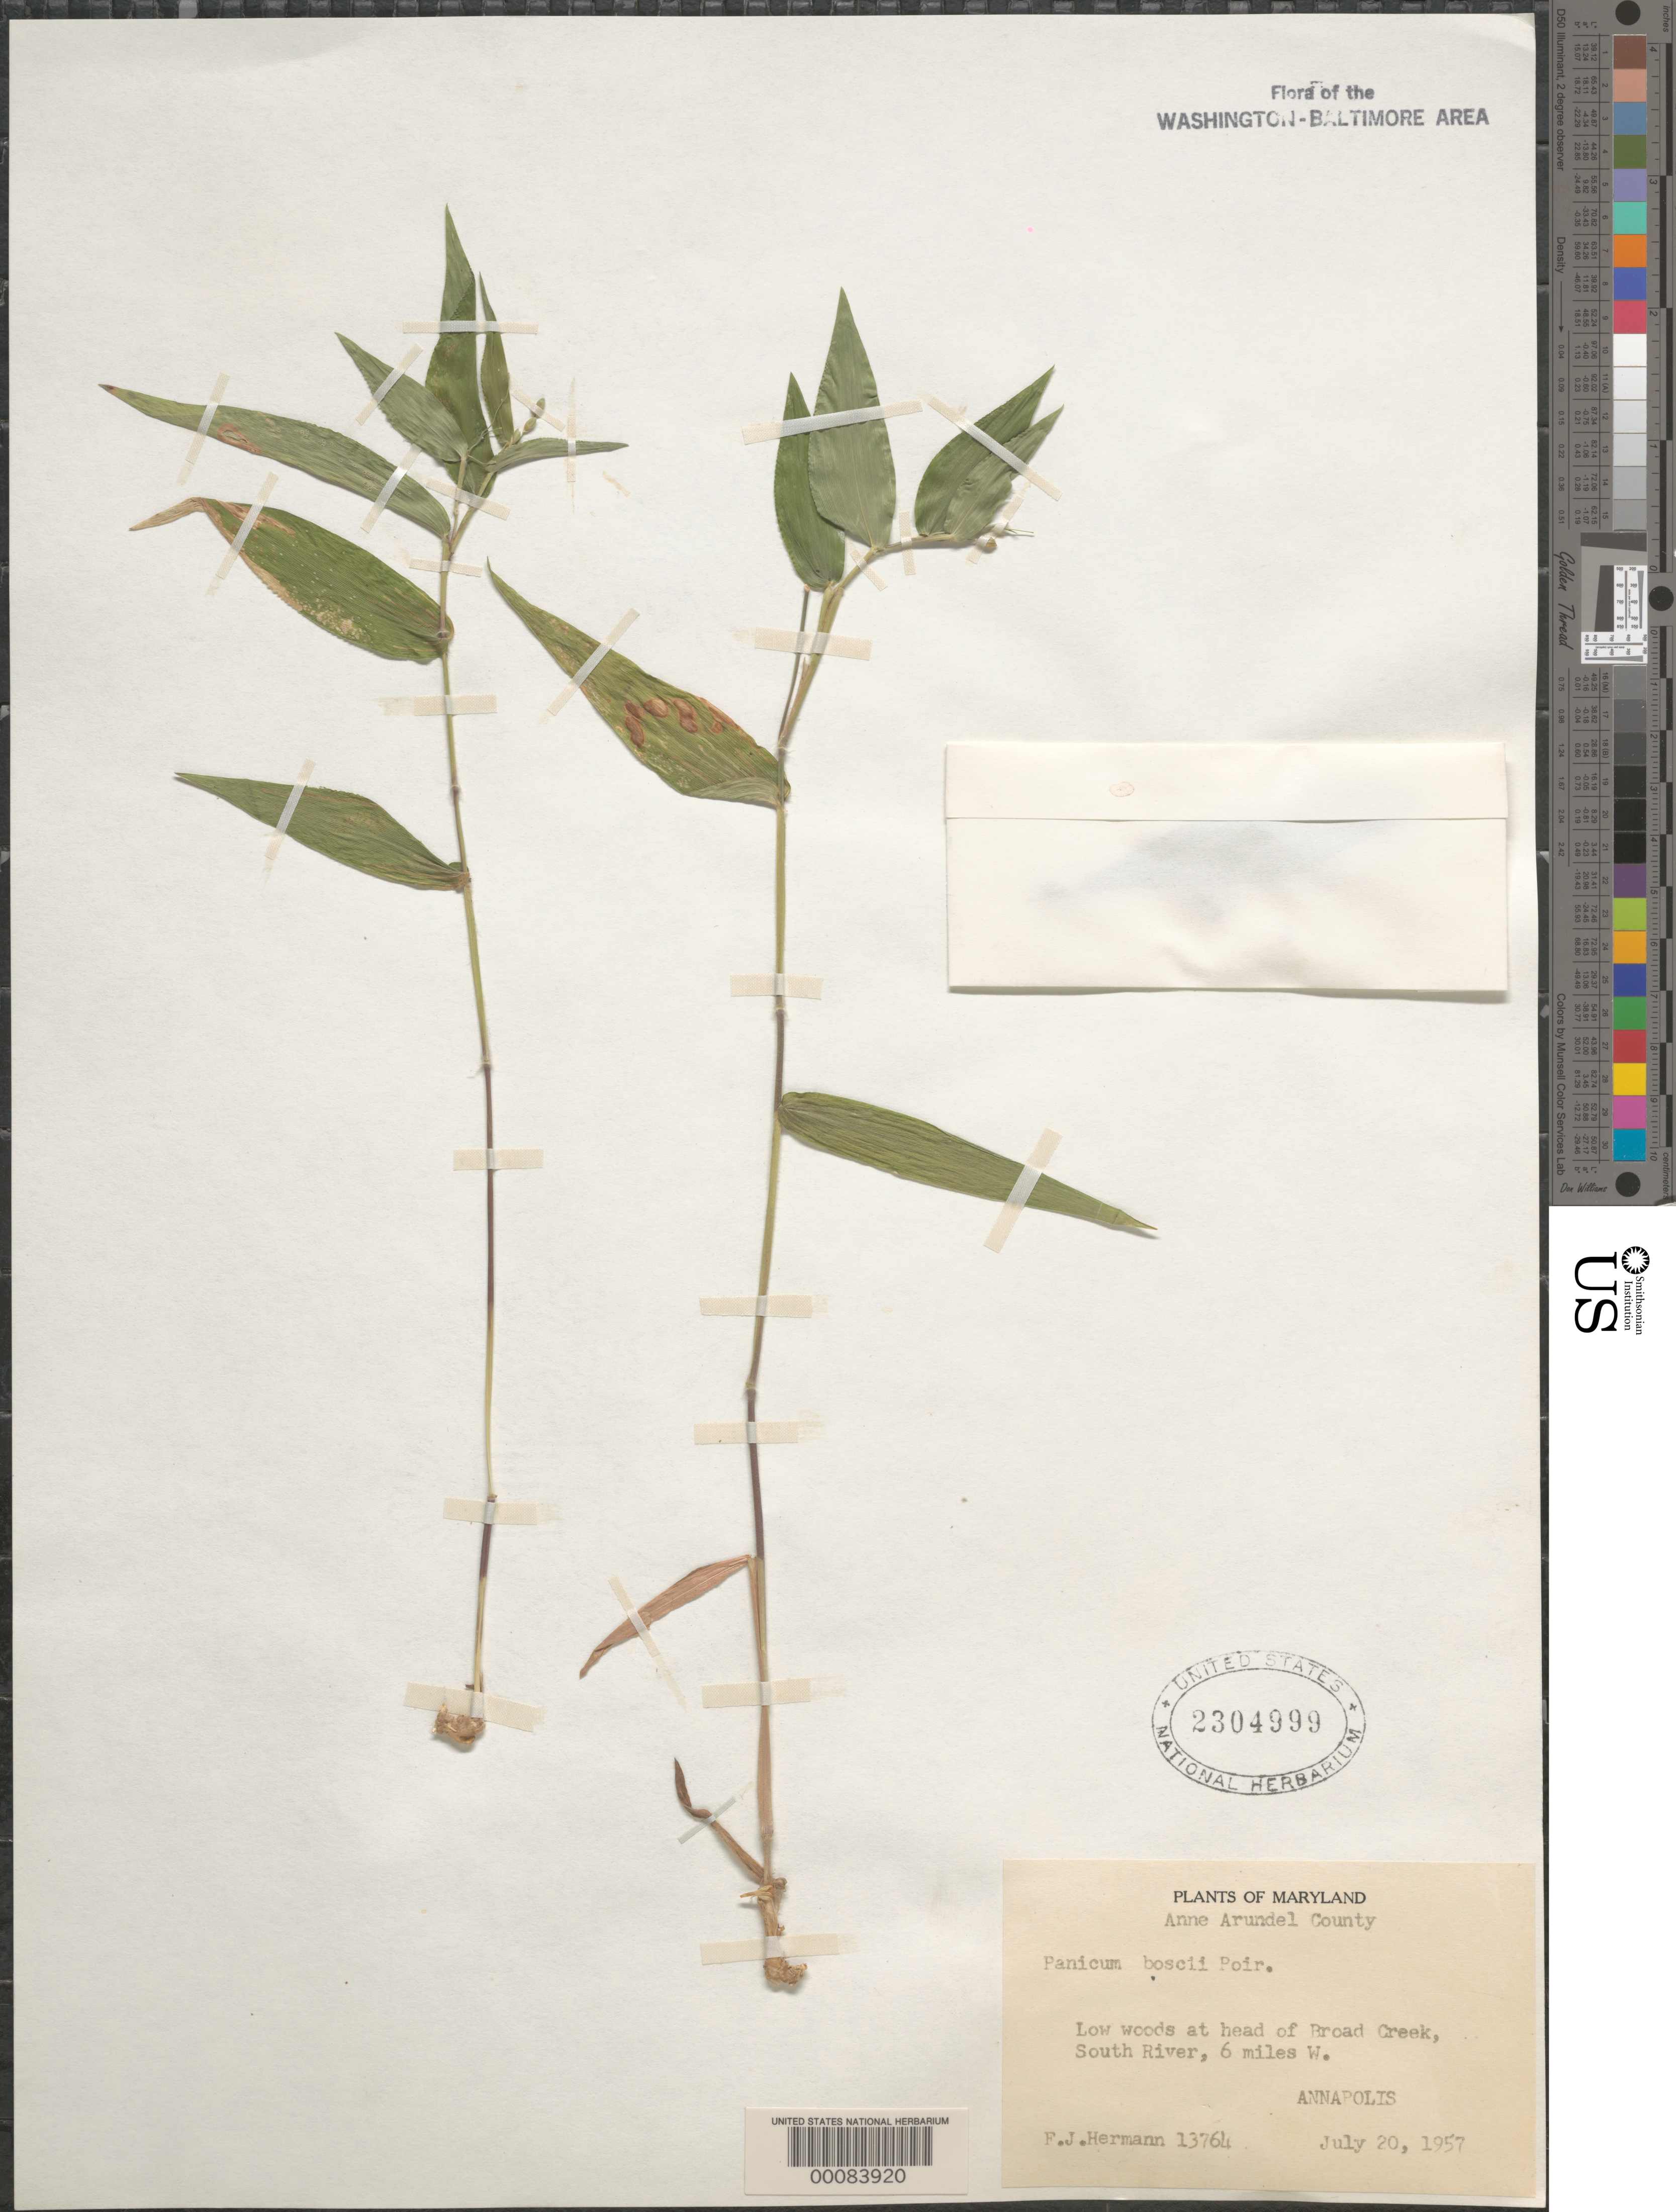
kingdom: Plantae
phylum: Tracheophyta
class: Liliopsida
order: Poales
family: Poaceae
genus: Dichanthelium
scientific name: Dichanthelium boscii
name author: (Poir.) Gould & C.A. Clark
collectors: F. J. Hermann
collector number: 13764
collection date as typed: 20 Jul 1957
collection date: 1957-07-20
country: United States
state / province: Maryland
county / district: Anne Arundel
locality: Annapolis, Broad Creek, south River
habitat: Low woods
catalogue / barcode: US 2304999